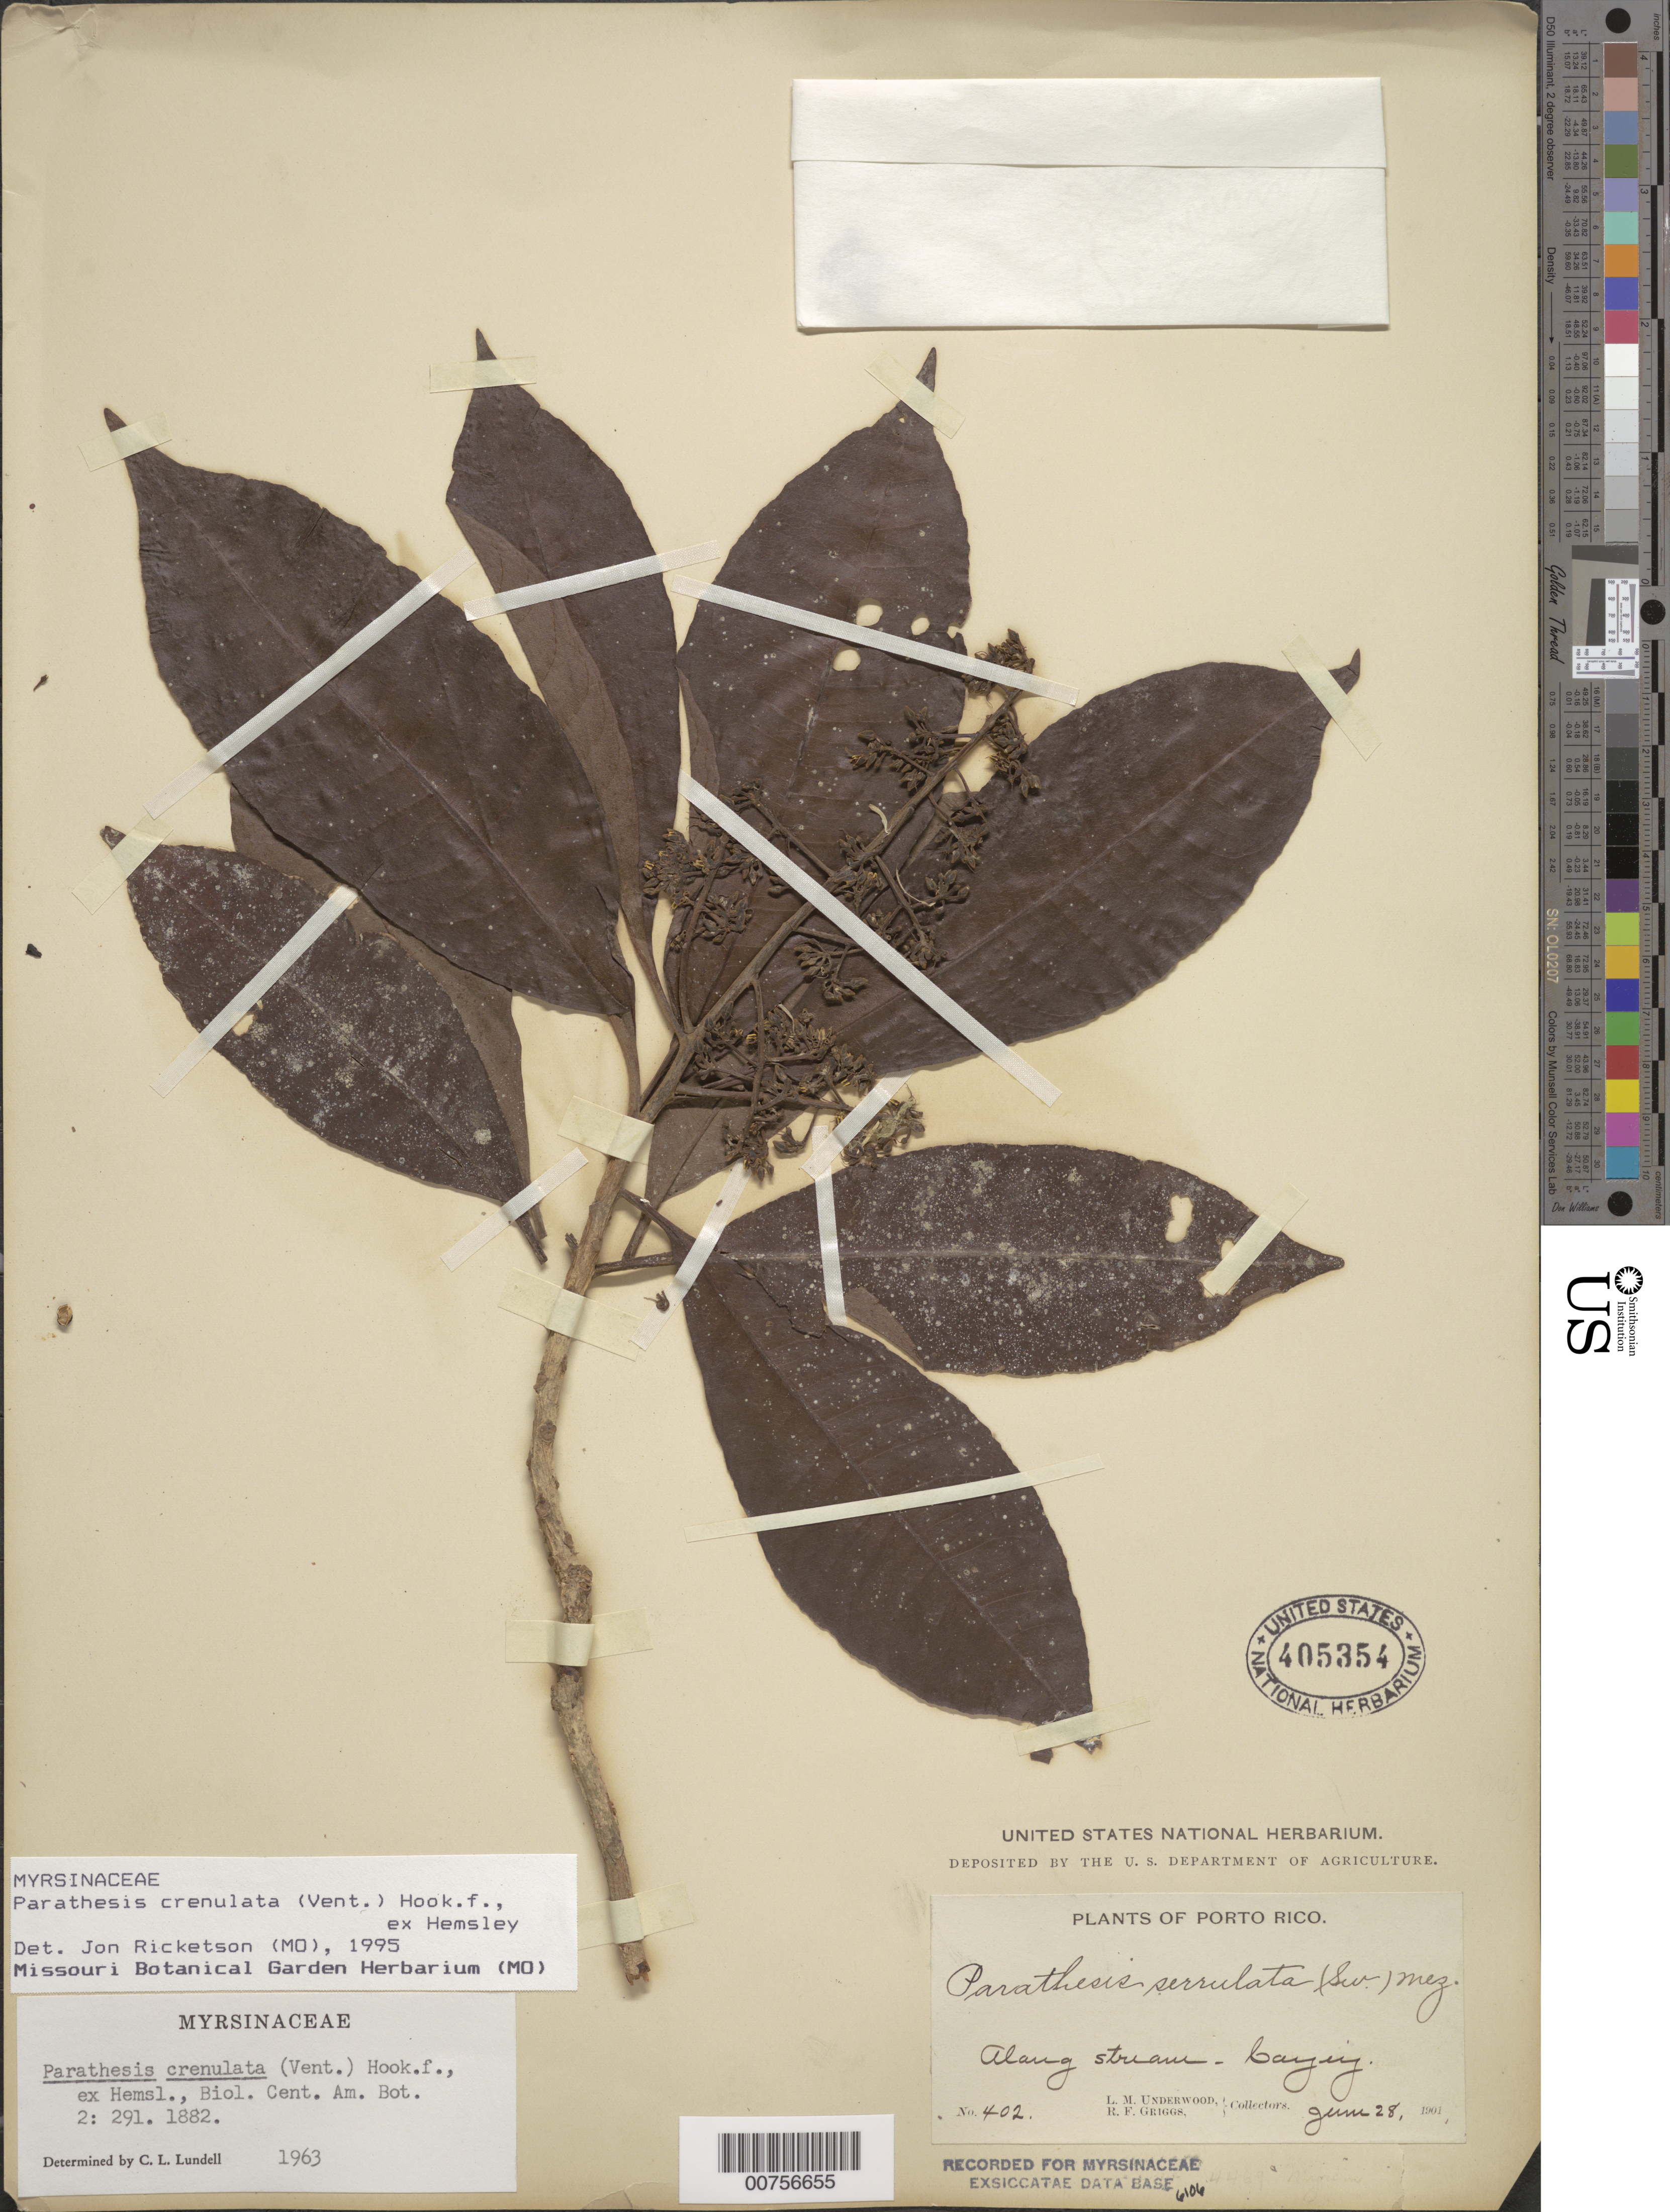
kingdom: Plantae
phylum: Tracheophyta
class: Magnoliopsida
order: Ericales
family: Primulaceae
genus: Parathesis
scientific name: Parathesis crenulata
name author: (Vent.) Hook. f. ex Hemsl.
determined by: Ricketson, Jon M., (MO), Missouri Botanical Garden (UNITED STATES)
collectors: F. H. Sargent & R. F. Griggs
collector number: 402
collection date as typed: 28 Jun 1901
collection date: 1901-06-28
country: Puerto Rico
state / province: Cayey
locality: Cayey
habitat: Along stream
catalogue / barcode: US 405354